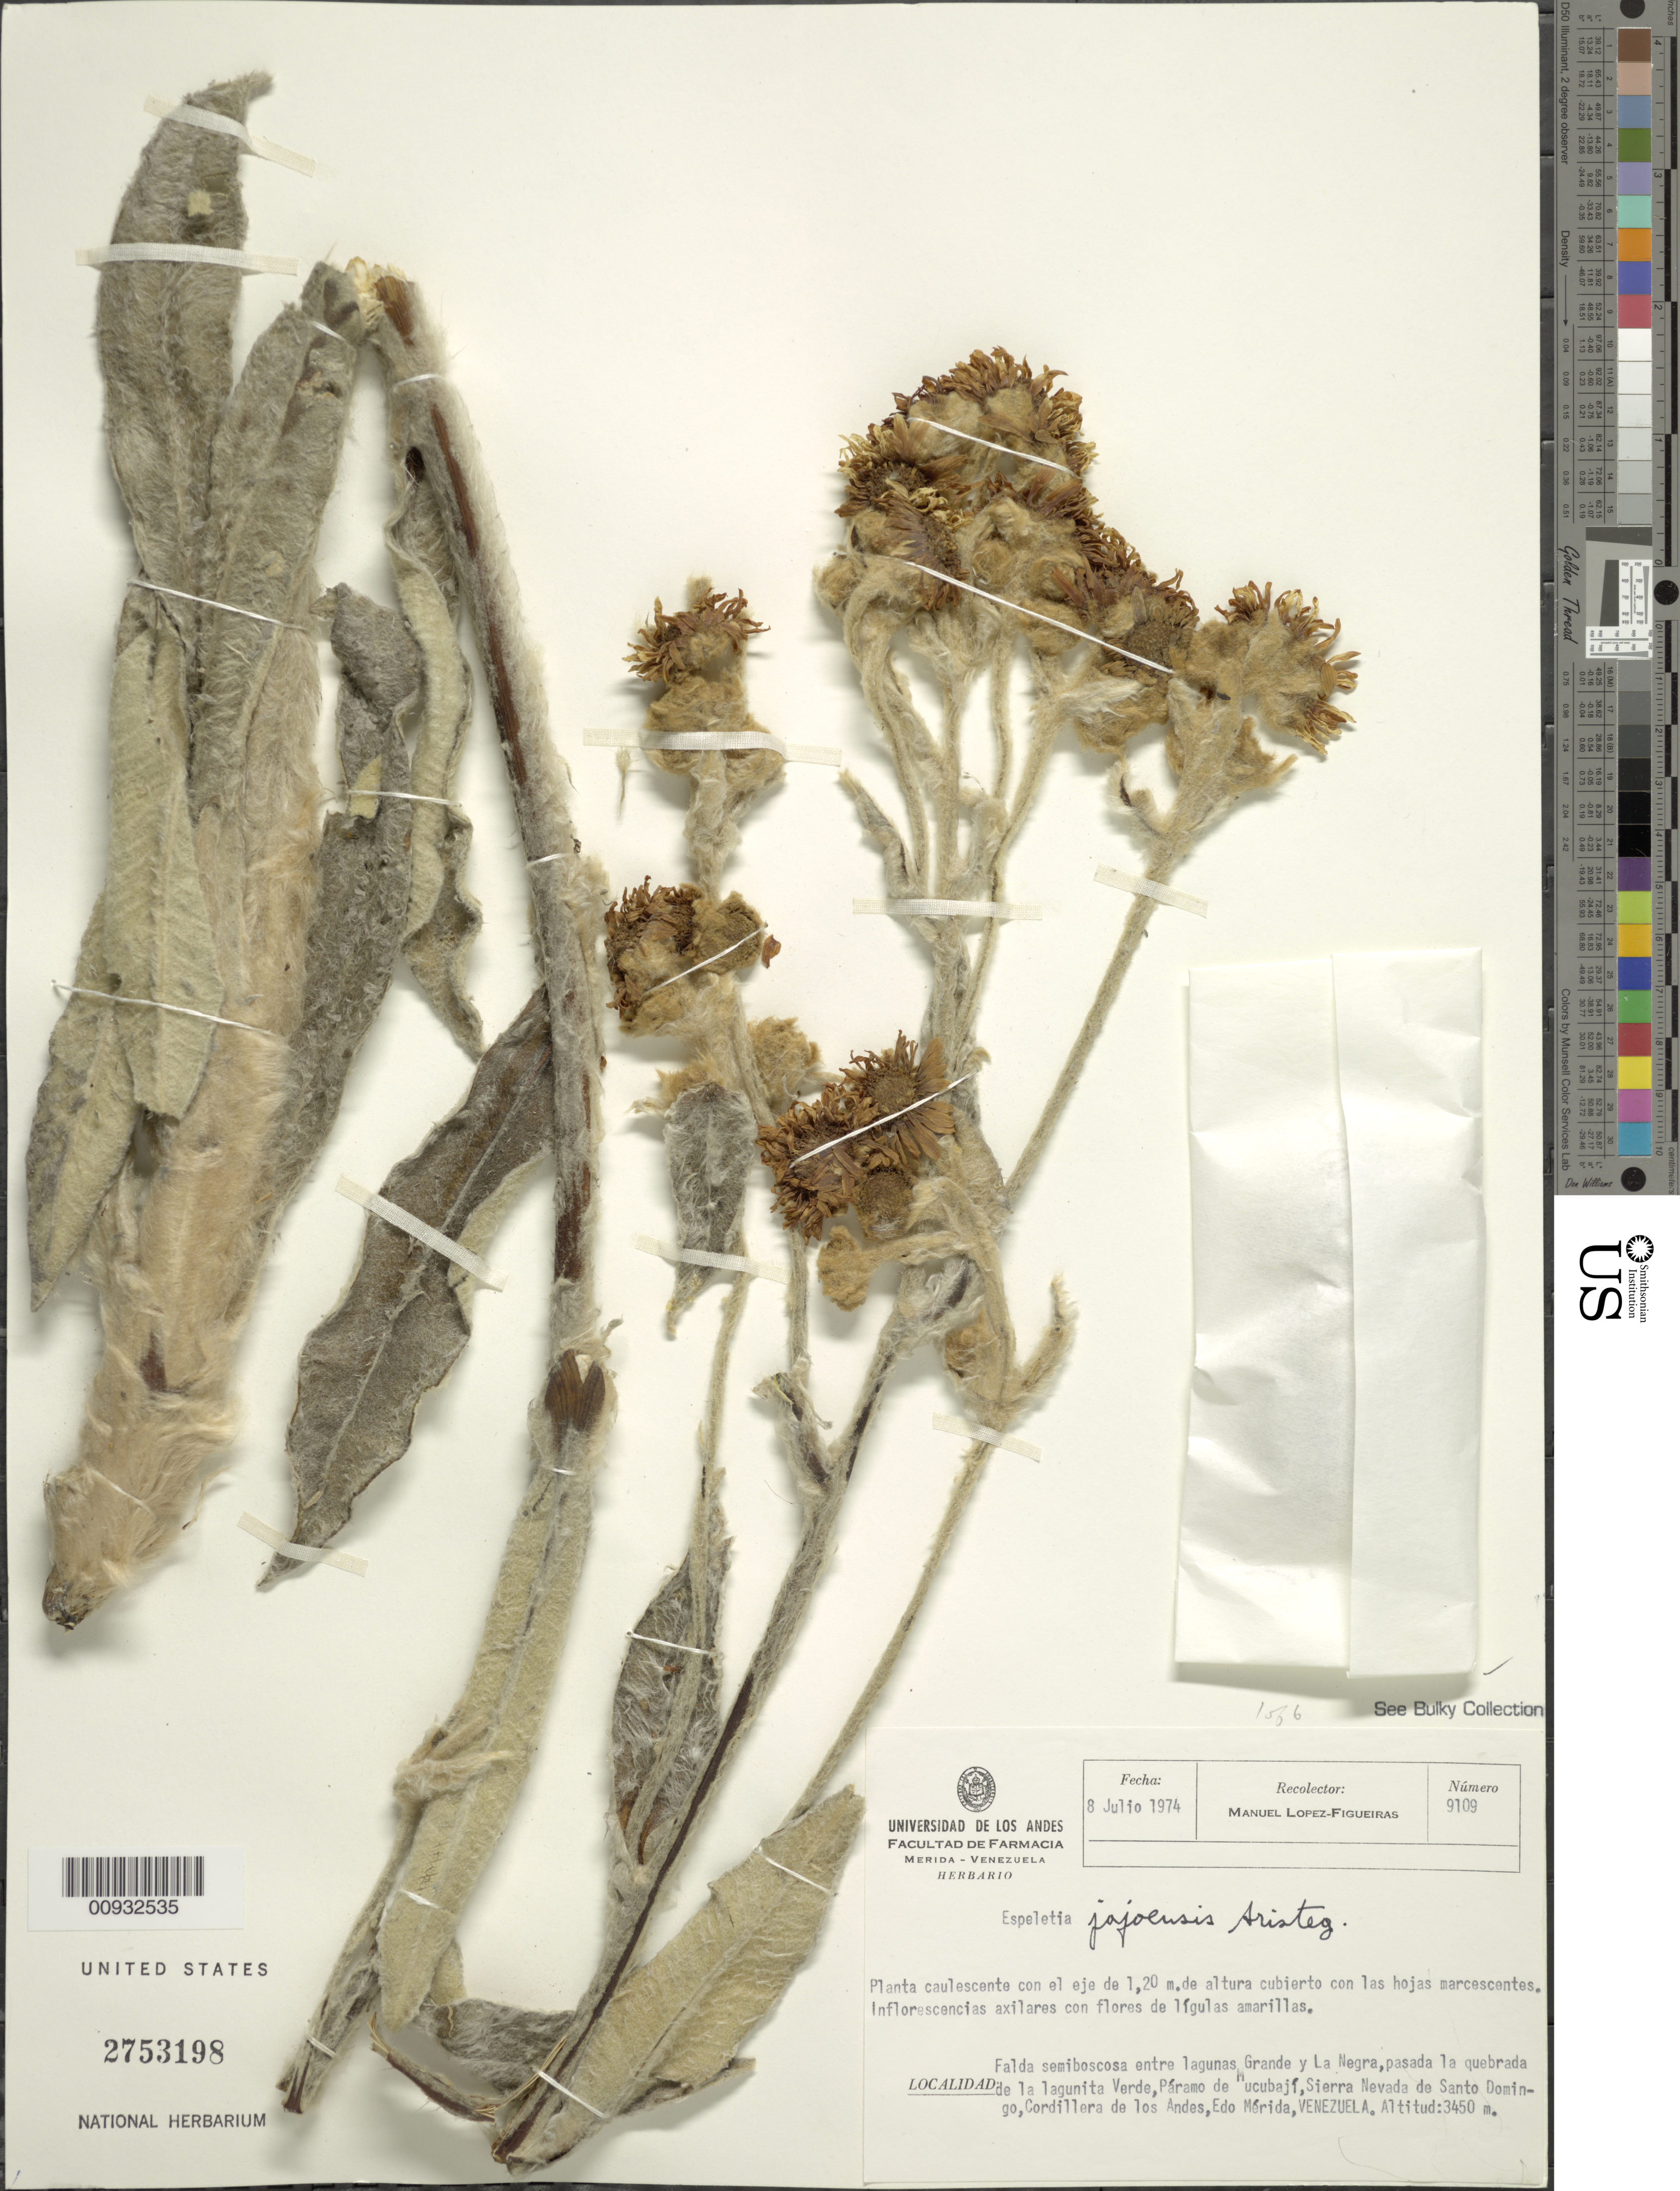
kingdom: Plantae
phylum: Tracheophyta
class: Magnoliopsida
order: Asterales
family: Asteraceae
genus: Espeletia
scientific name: Espeletia jajoensis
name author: Aristeg.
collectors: M. López Figueiras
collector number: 9109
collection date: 1974-07-08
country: Venezuela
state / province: Mérida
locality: Falda semiboscosa entre lagunas Grande y La Negra, pasada la quebrada de la lagunita Verde, Paramo de Mucubaji, Sierra Nevada de Santo Domingo, Cordillera de los Andes.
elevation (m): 3450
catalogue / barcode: US 2753198